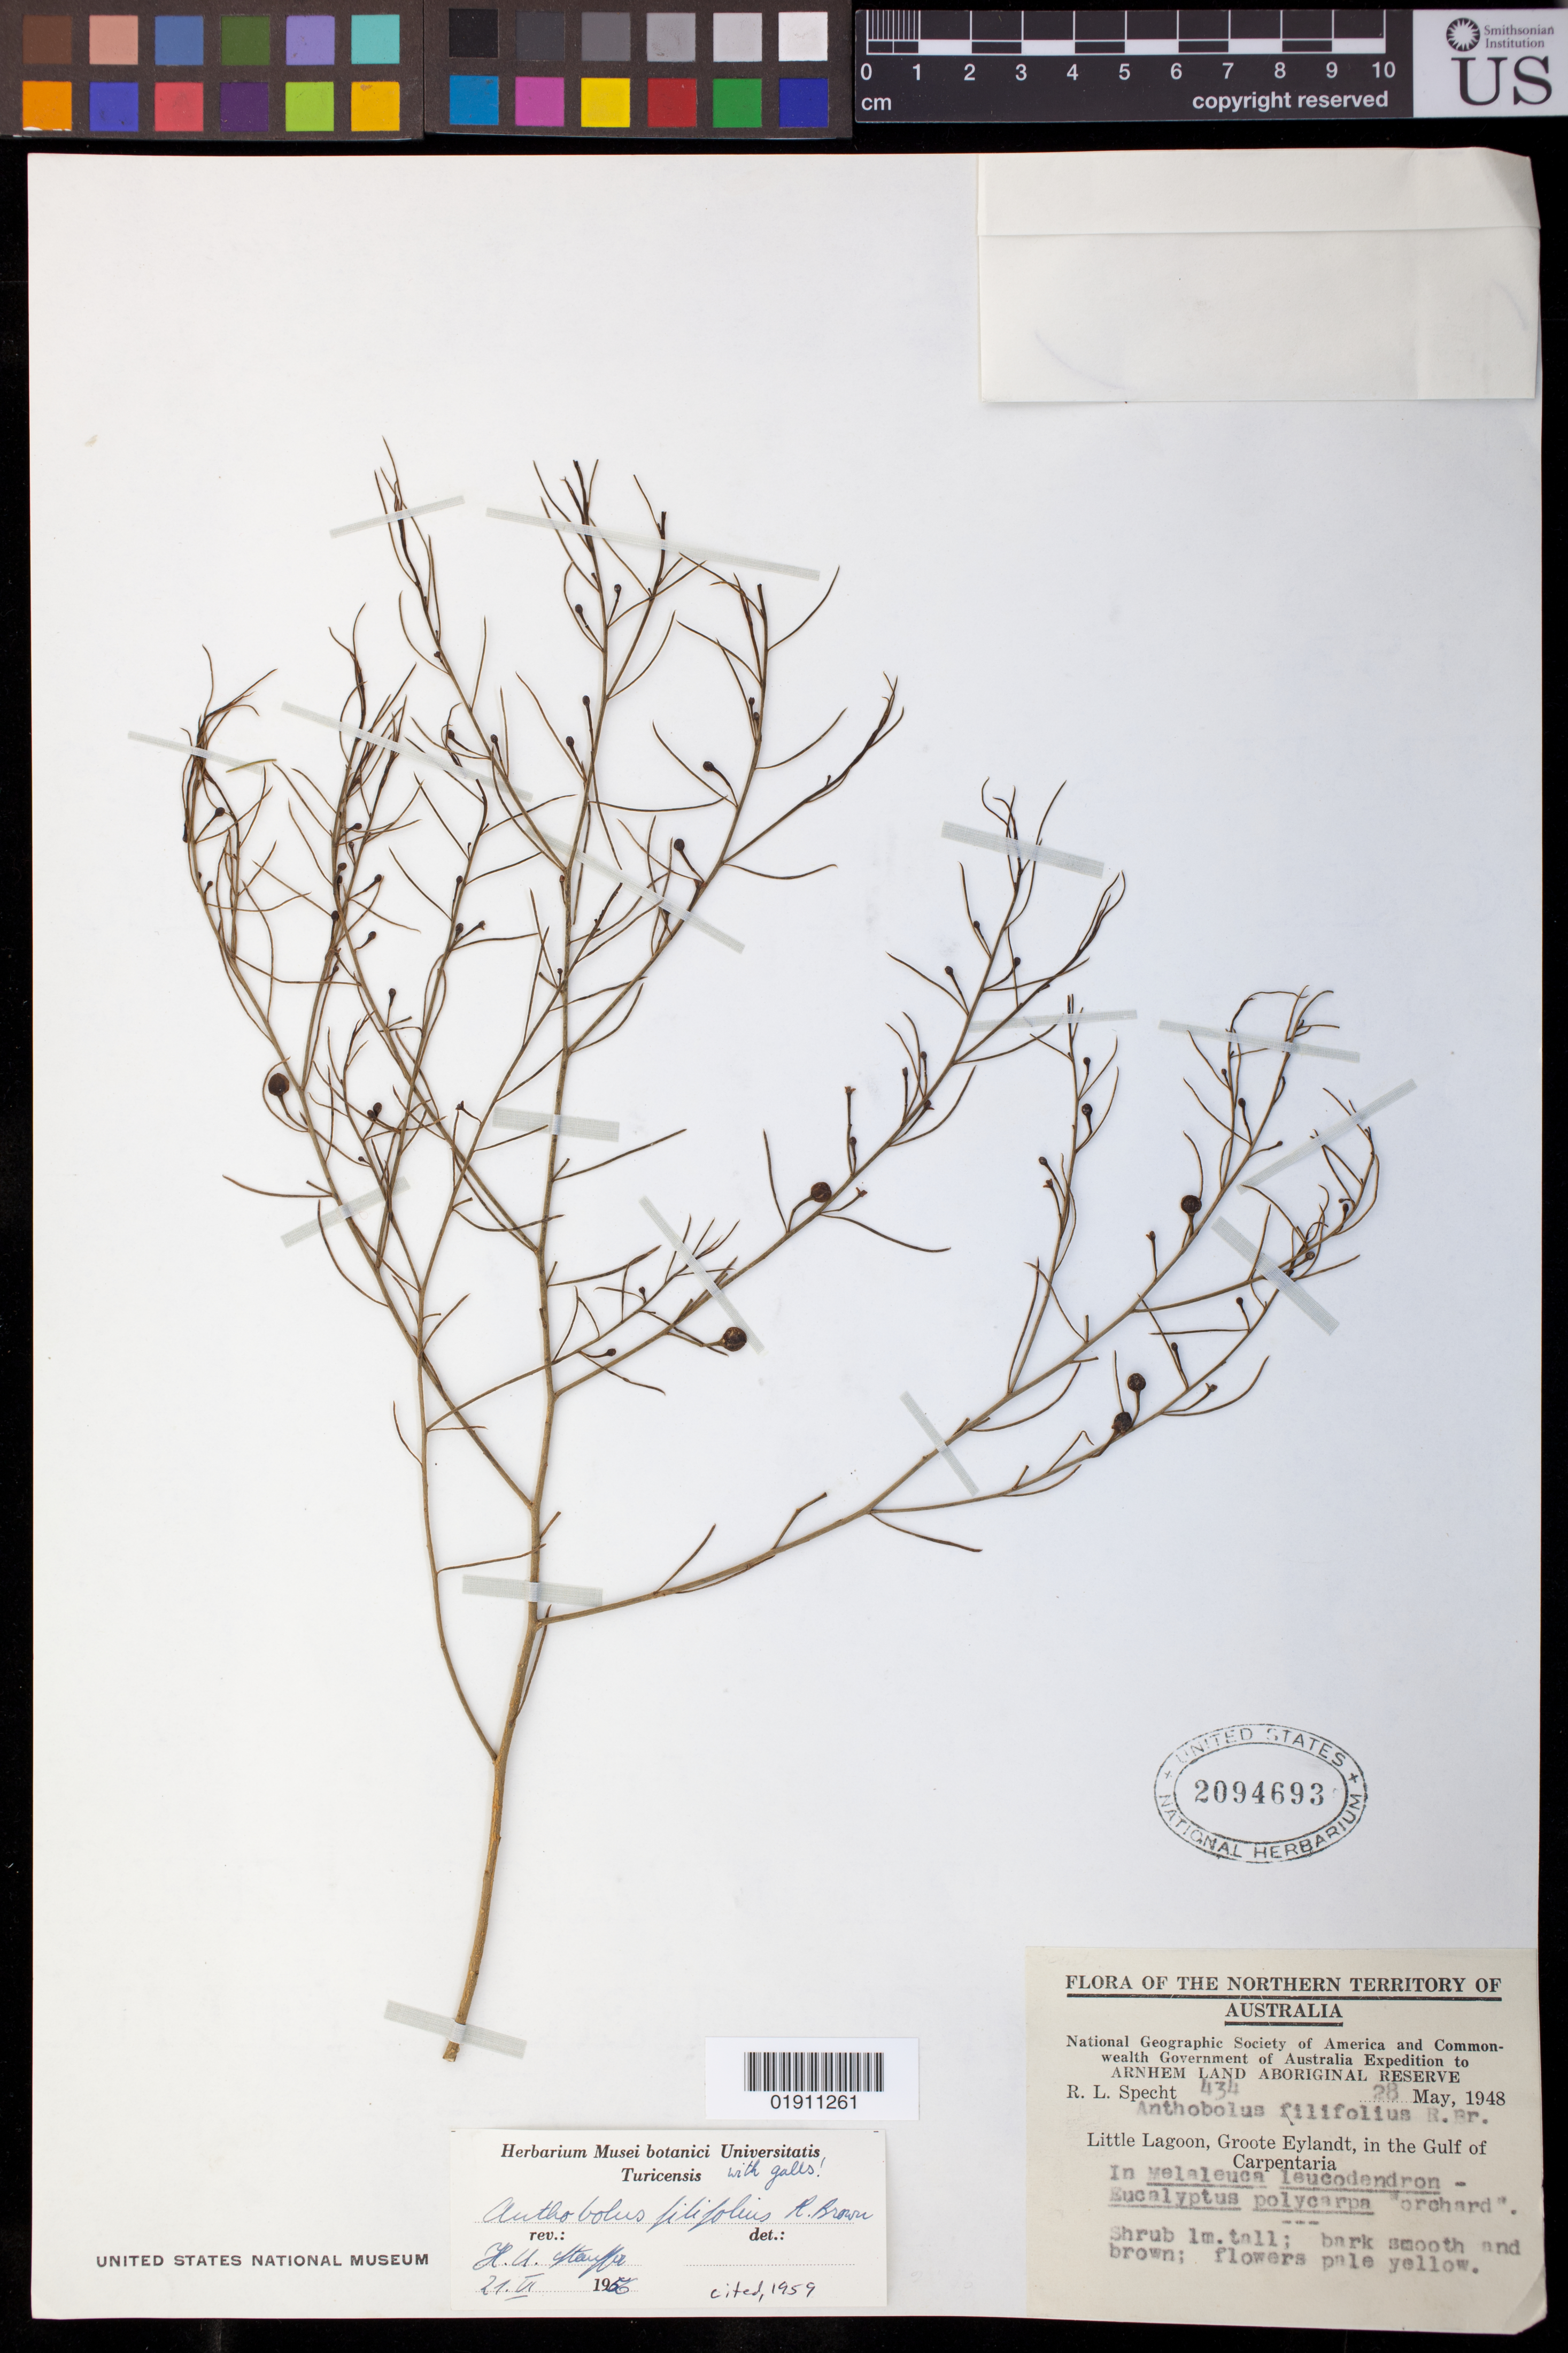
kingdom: Plantae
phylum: Tracheophyta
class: Magnoliopsida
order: Santalales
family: Opiliaceae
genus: Anthobolus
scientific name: Anthobolus filifolius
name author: R. Br.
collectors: R. L. Specht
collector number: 434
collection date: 1948-05-28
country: Australia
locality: Little Lagoon, Groote Eylandt, in the Gulf of Carpentaria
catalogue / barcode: US 2094693